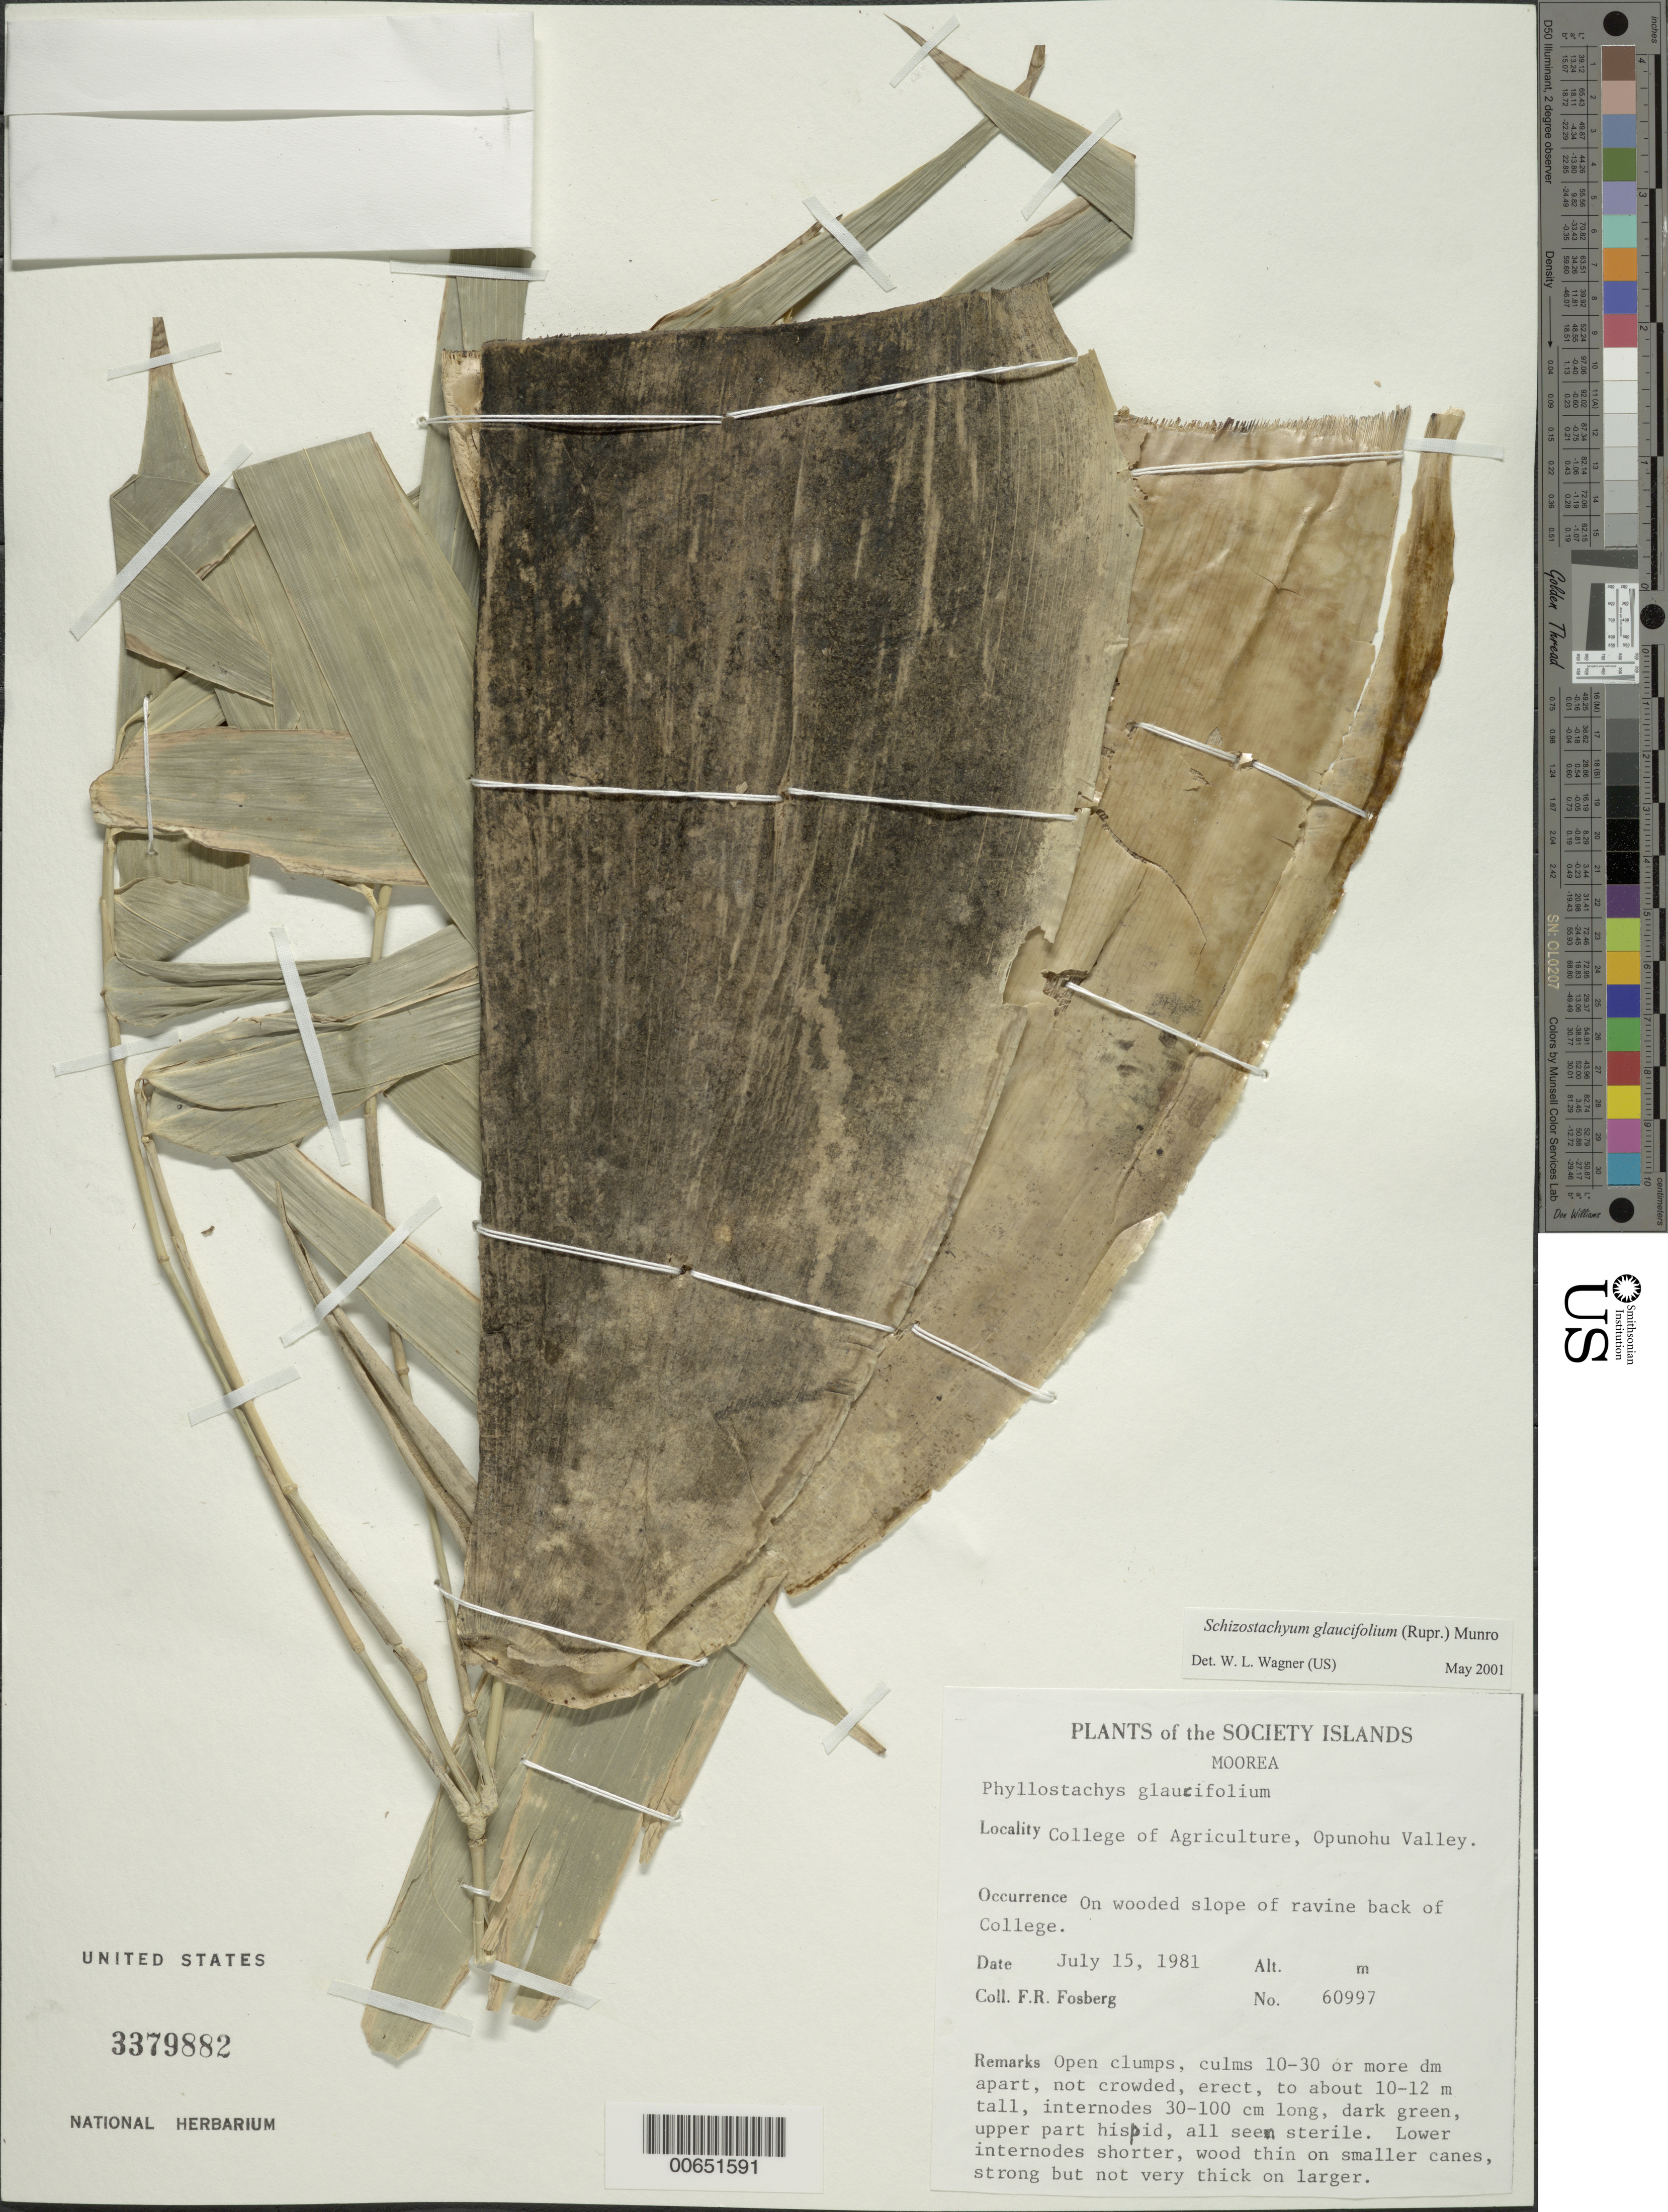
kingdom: Plantae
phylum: Tracheophyta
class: Liliopsida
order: Poales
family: Poaceae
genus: Schizostachyum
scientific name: Schizostachyum glaucifolium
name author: (Rupr.) Munro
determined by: Wagner, W. L., (BOT), Smithsonian Institution - National Museum of Natural History (UNITED STATES)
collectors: F. R. Fosberg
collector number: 60997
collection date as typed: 15 Jul 1981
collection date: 1981-07-15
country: French Polynesia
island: Moorea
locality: College of agriculture, opunohu valley [Society Is.]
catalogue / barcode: US 3379882